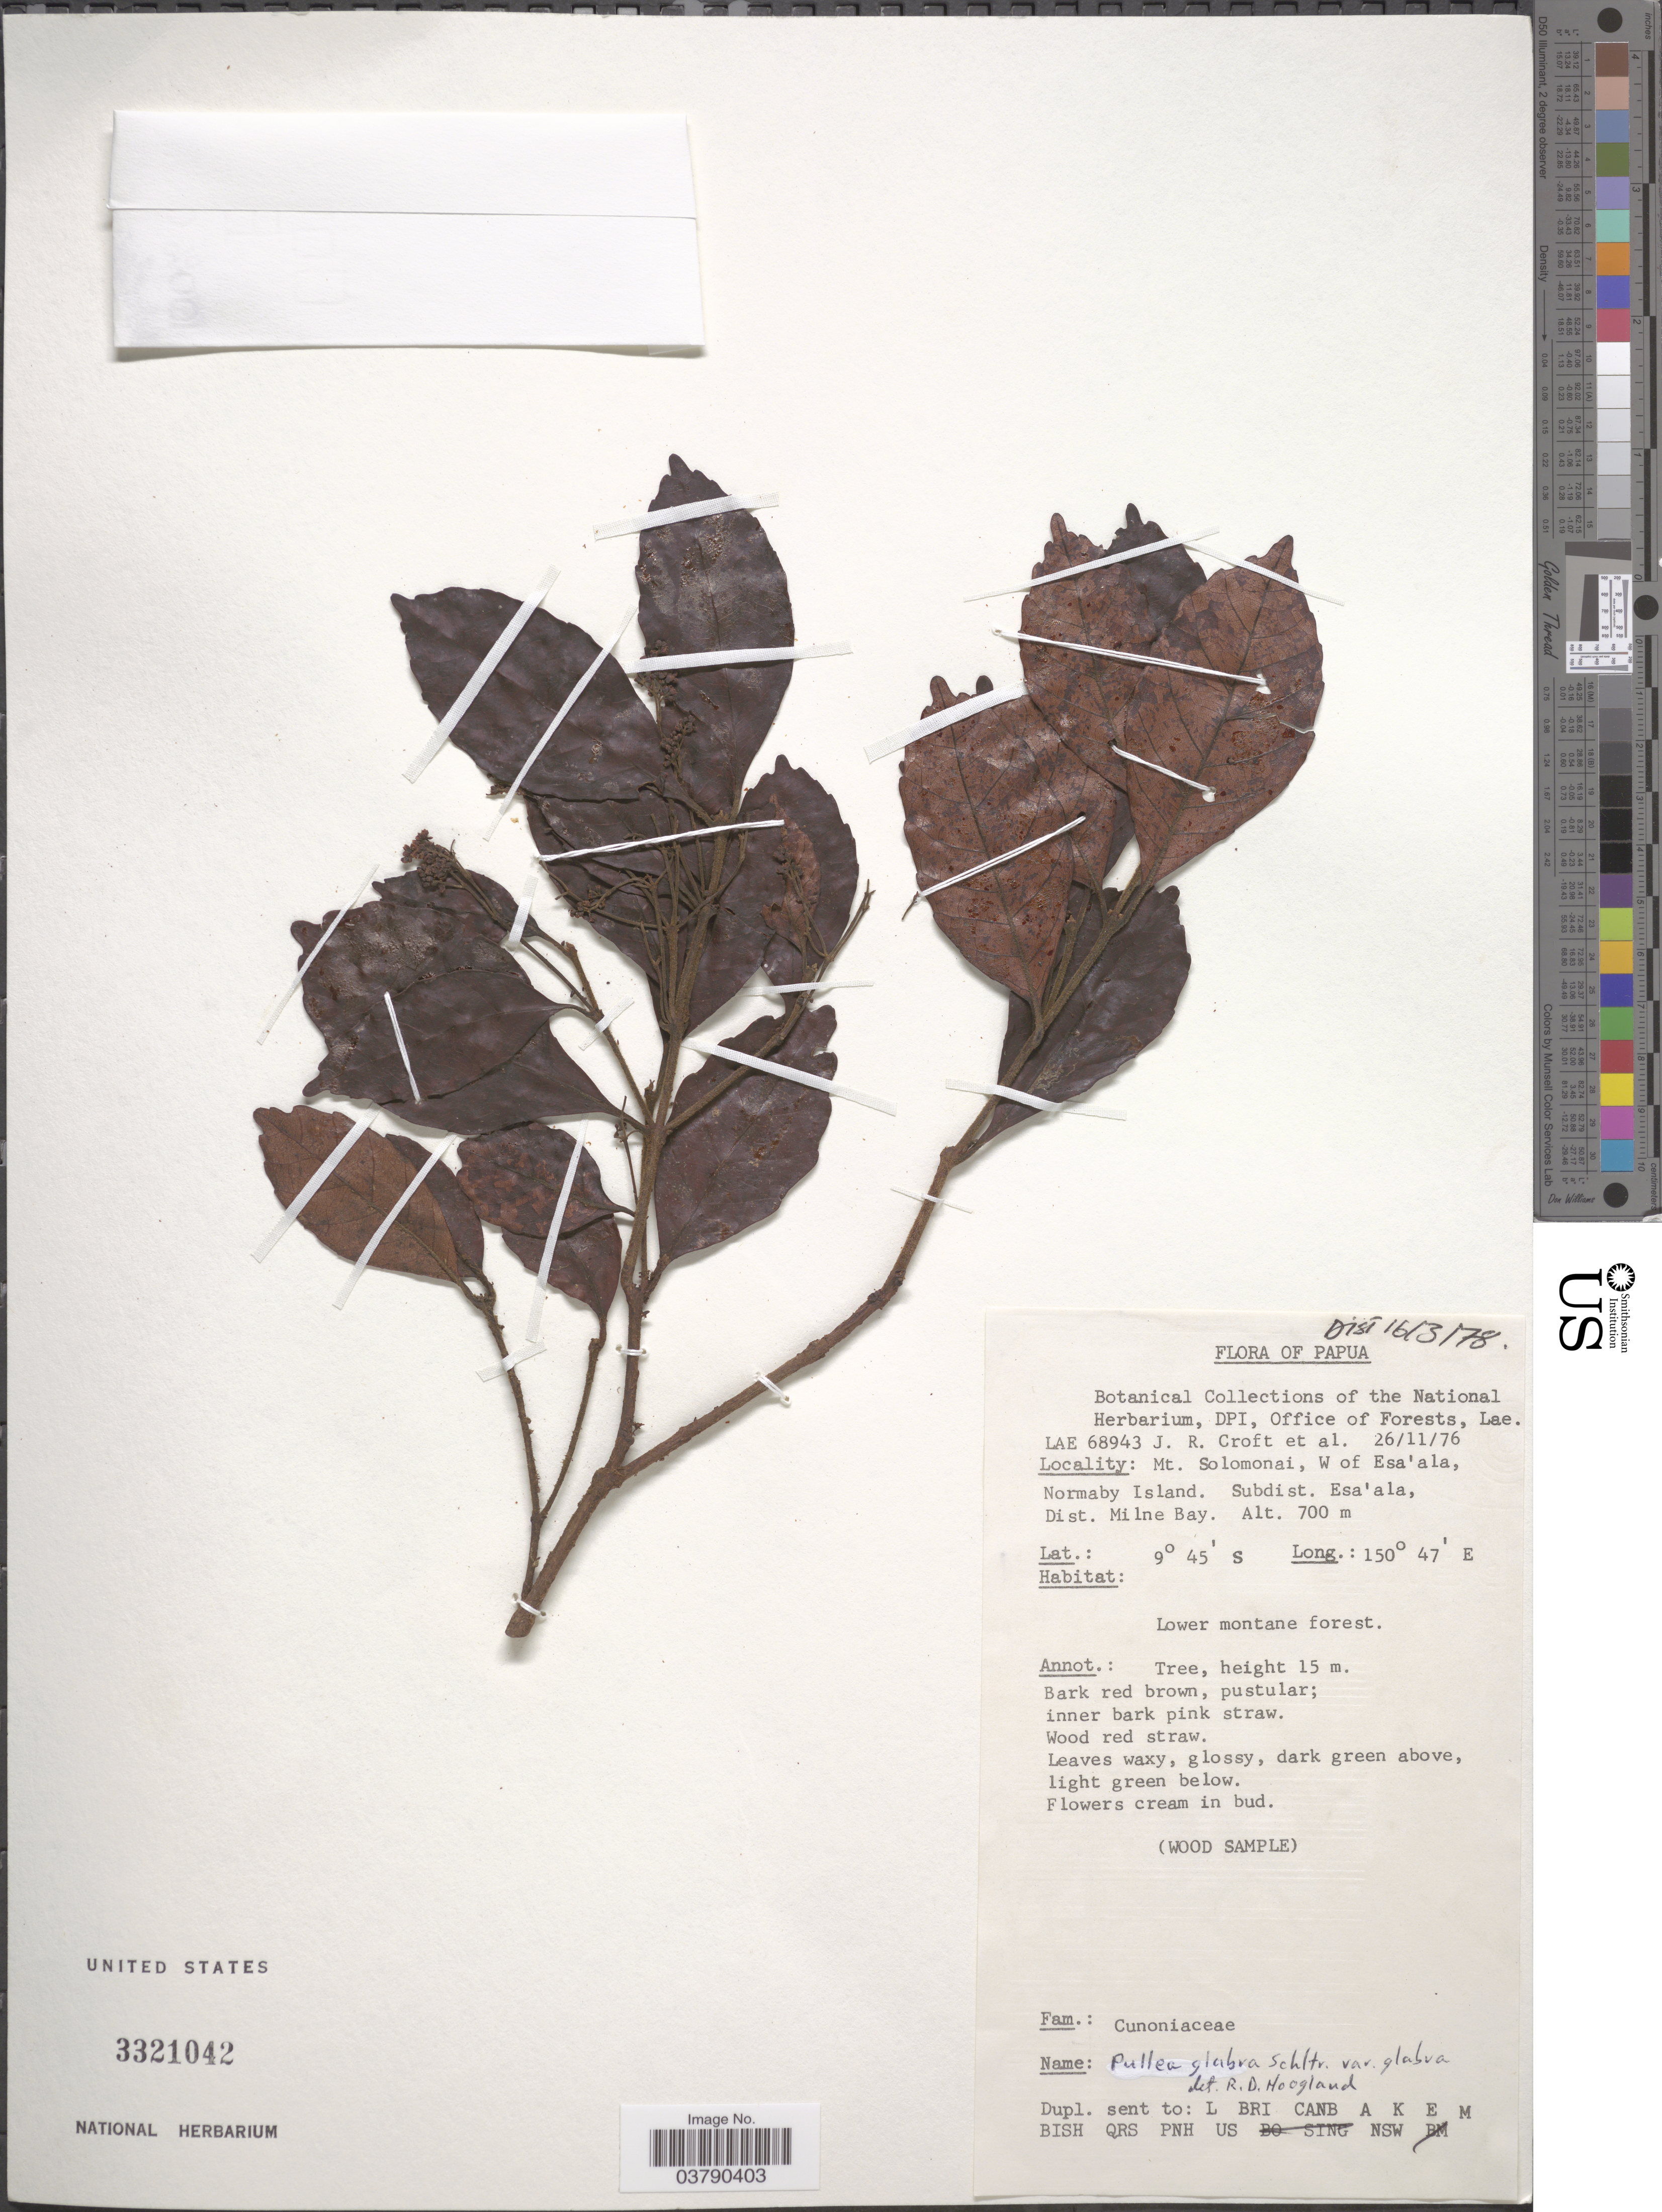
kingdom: Plantae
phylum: Tracheophyta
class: Magnoliopsida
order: Oxalidales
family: Cunoniaceae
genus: Pullea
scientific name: Pullea glabra var. glabra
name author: Schltr.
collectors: J. R. Croft & et al.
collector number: LAE 68943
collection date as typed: Transcribed d/m/y: 26/11/76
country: Papua New Guinea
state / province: Milne Bay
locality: Papua. Mt. Solomonai, W of Esa'ala, Normaby Island. Subdist. Esa'ala, Dist. Milne Bay.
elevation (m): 700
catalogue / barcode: US 3321042